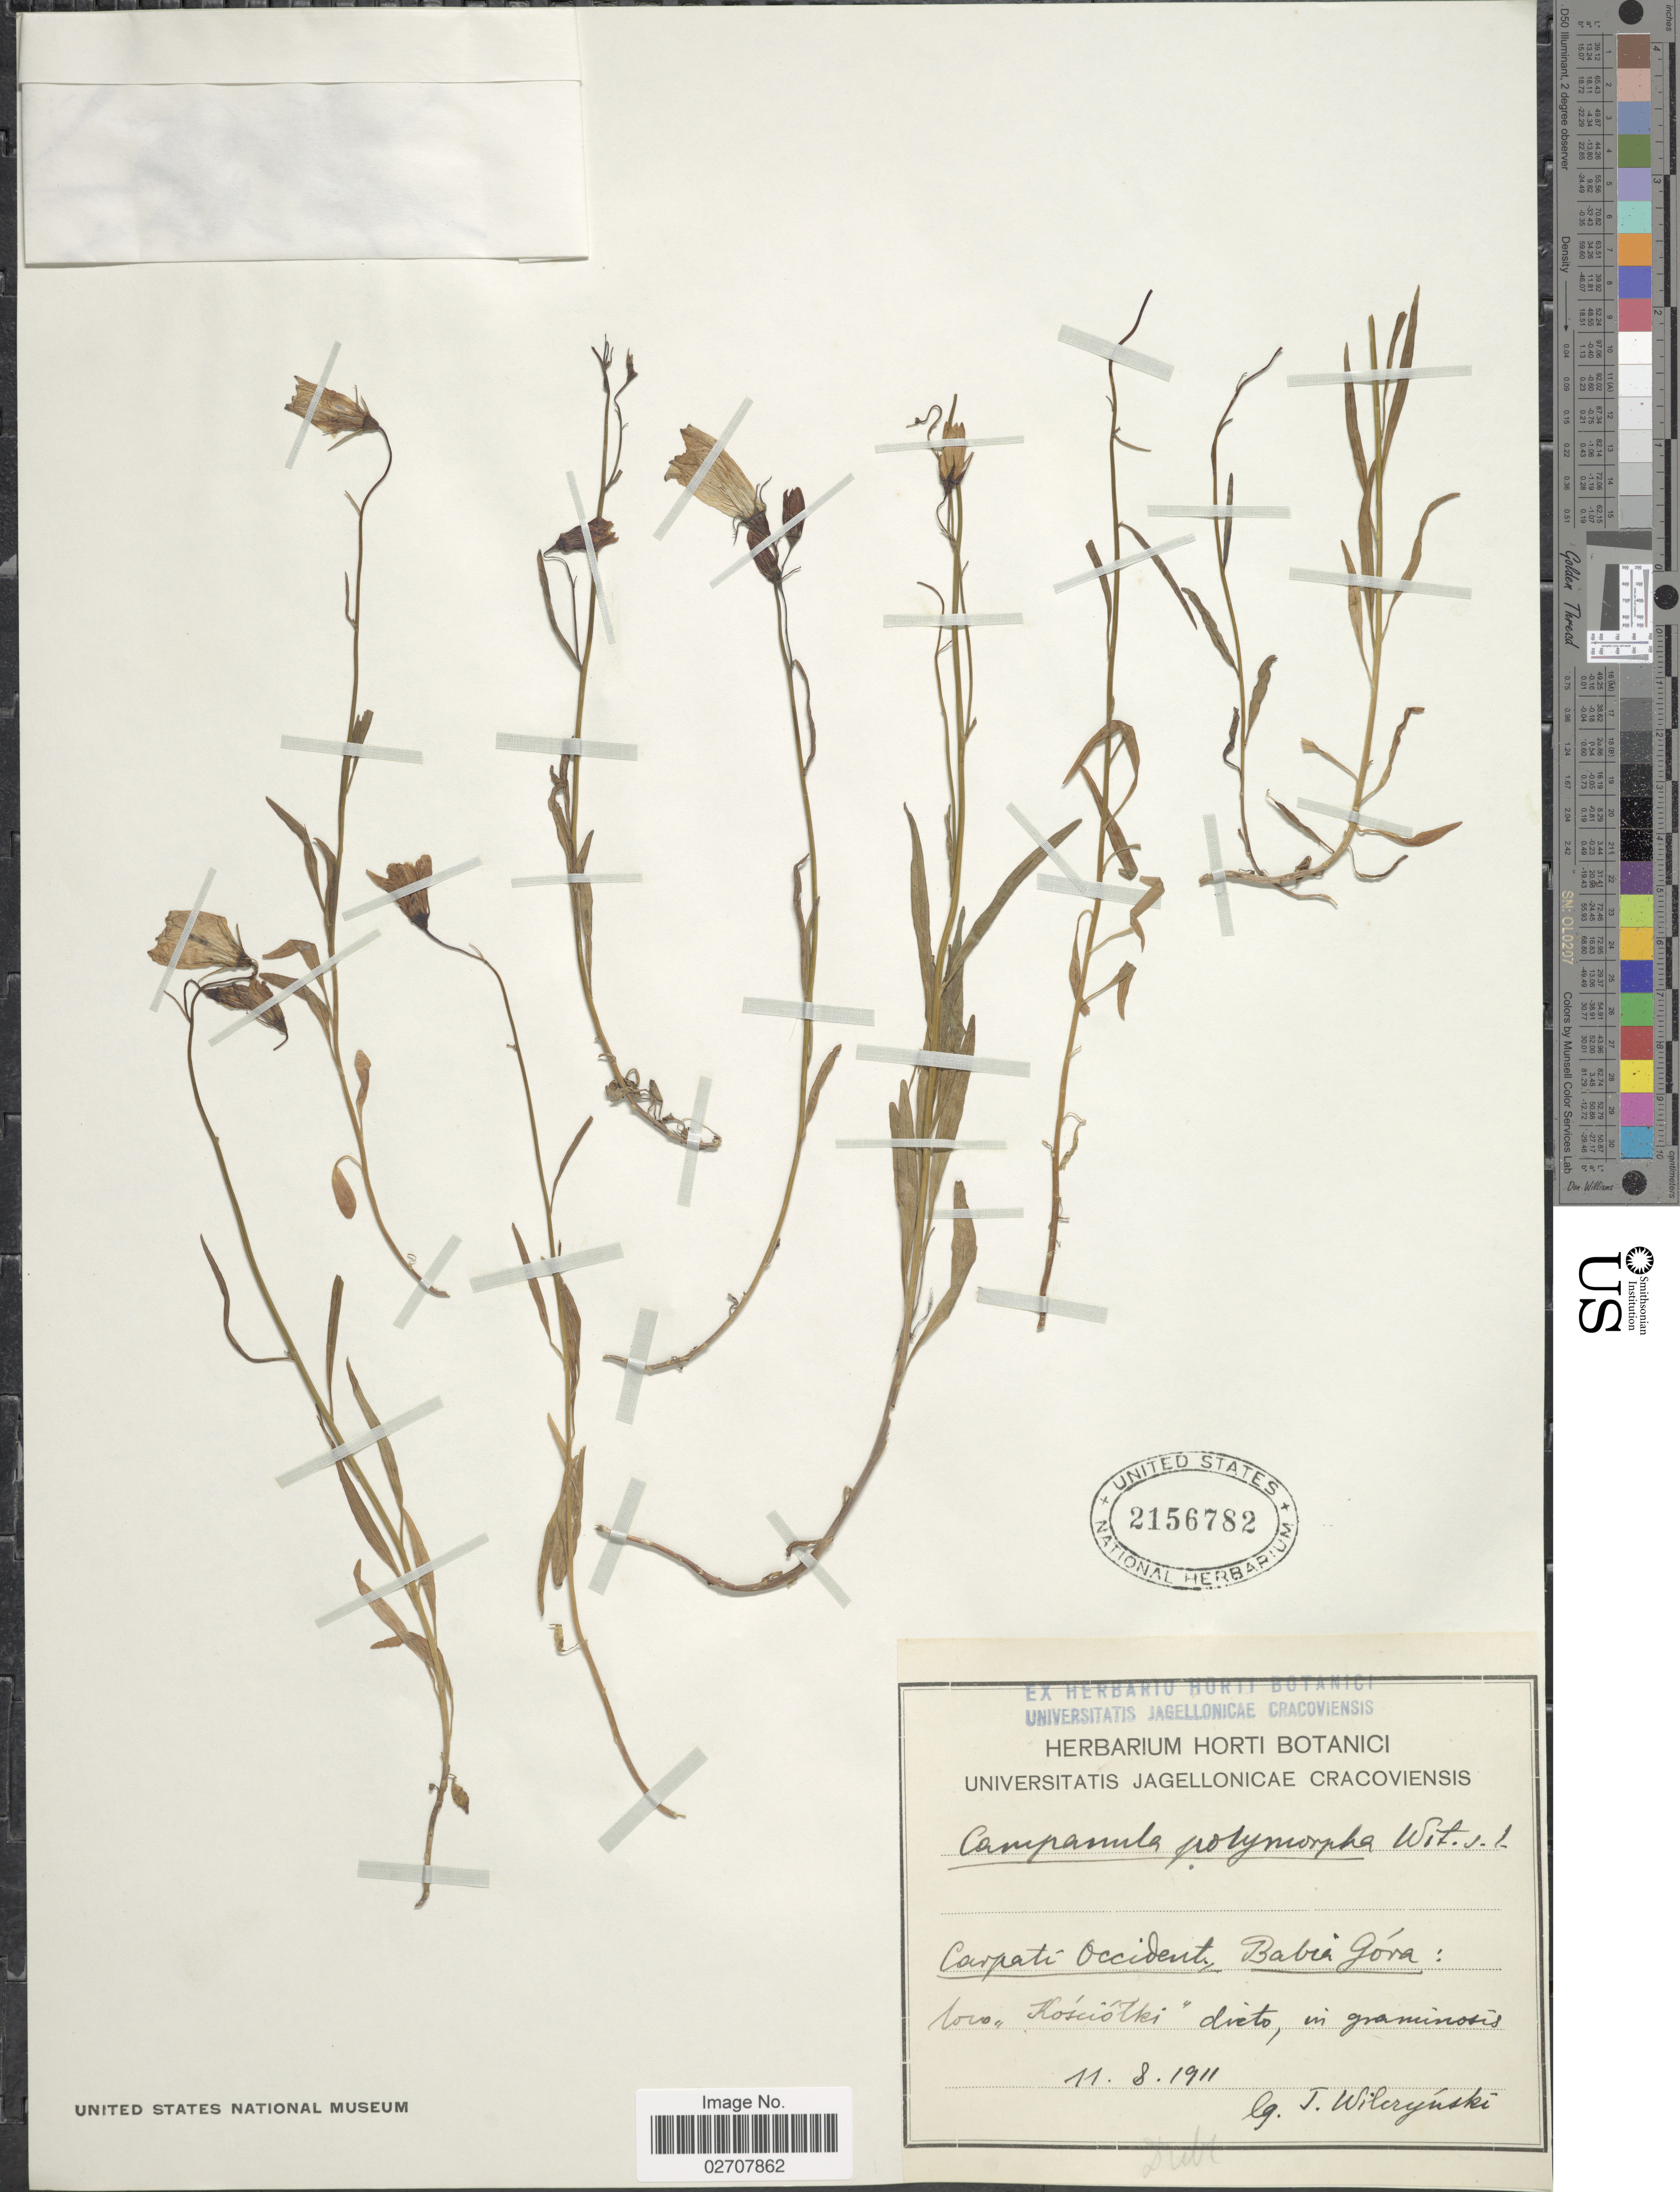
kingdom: Plantae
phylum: Tracheophyta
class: Magnoliopsida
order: Asterales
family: Campanulaceae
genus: Campanula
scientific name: Campanula polymorpha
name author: (Witasek) Prain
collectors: T. Wilcrynski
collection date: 1911-08-11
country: Poland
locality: Carpati Occident., Babia Góra: loco "Kosiotki" [interpreted] dicto, in graminosis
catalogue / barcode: US 2156782